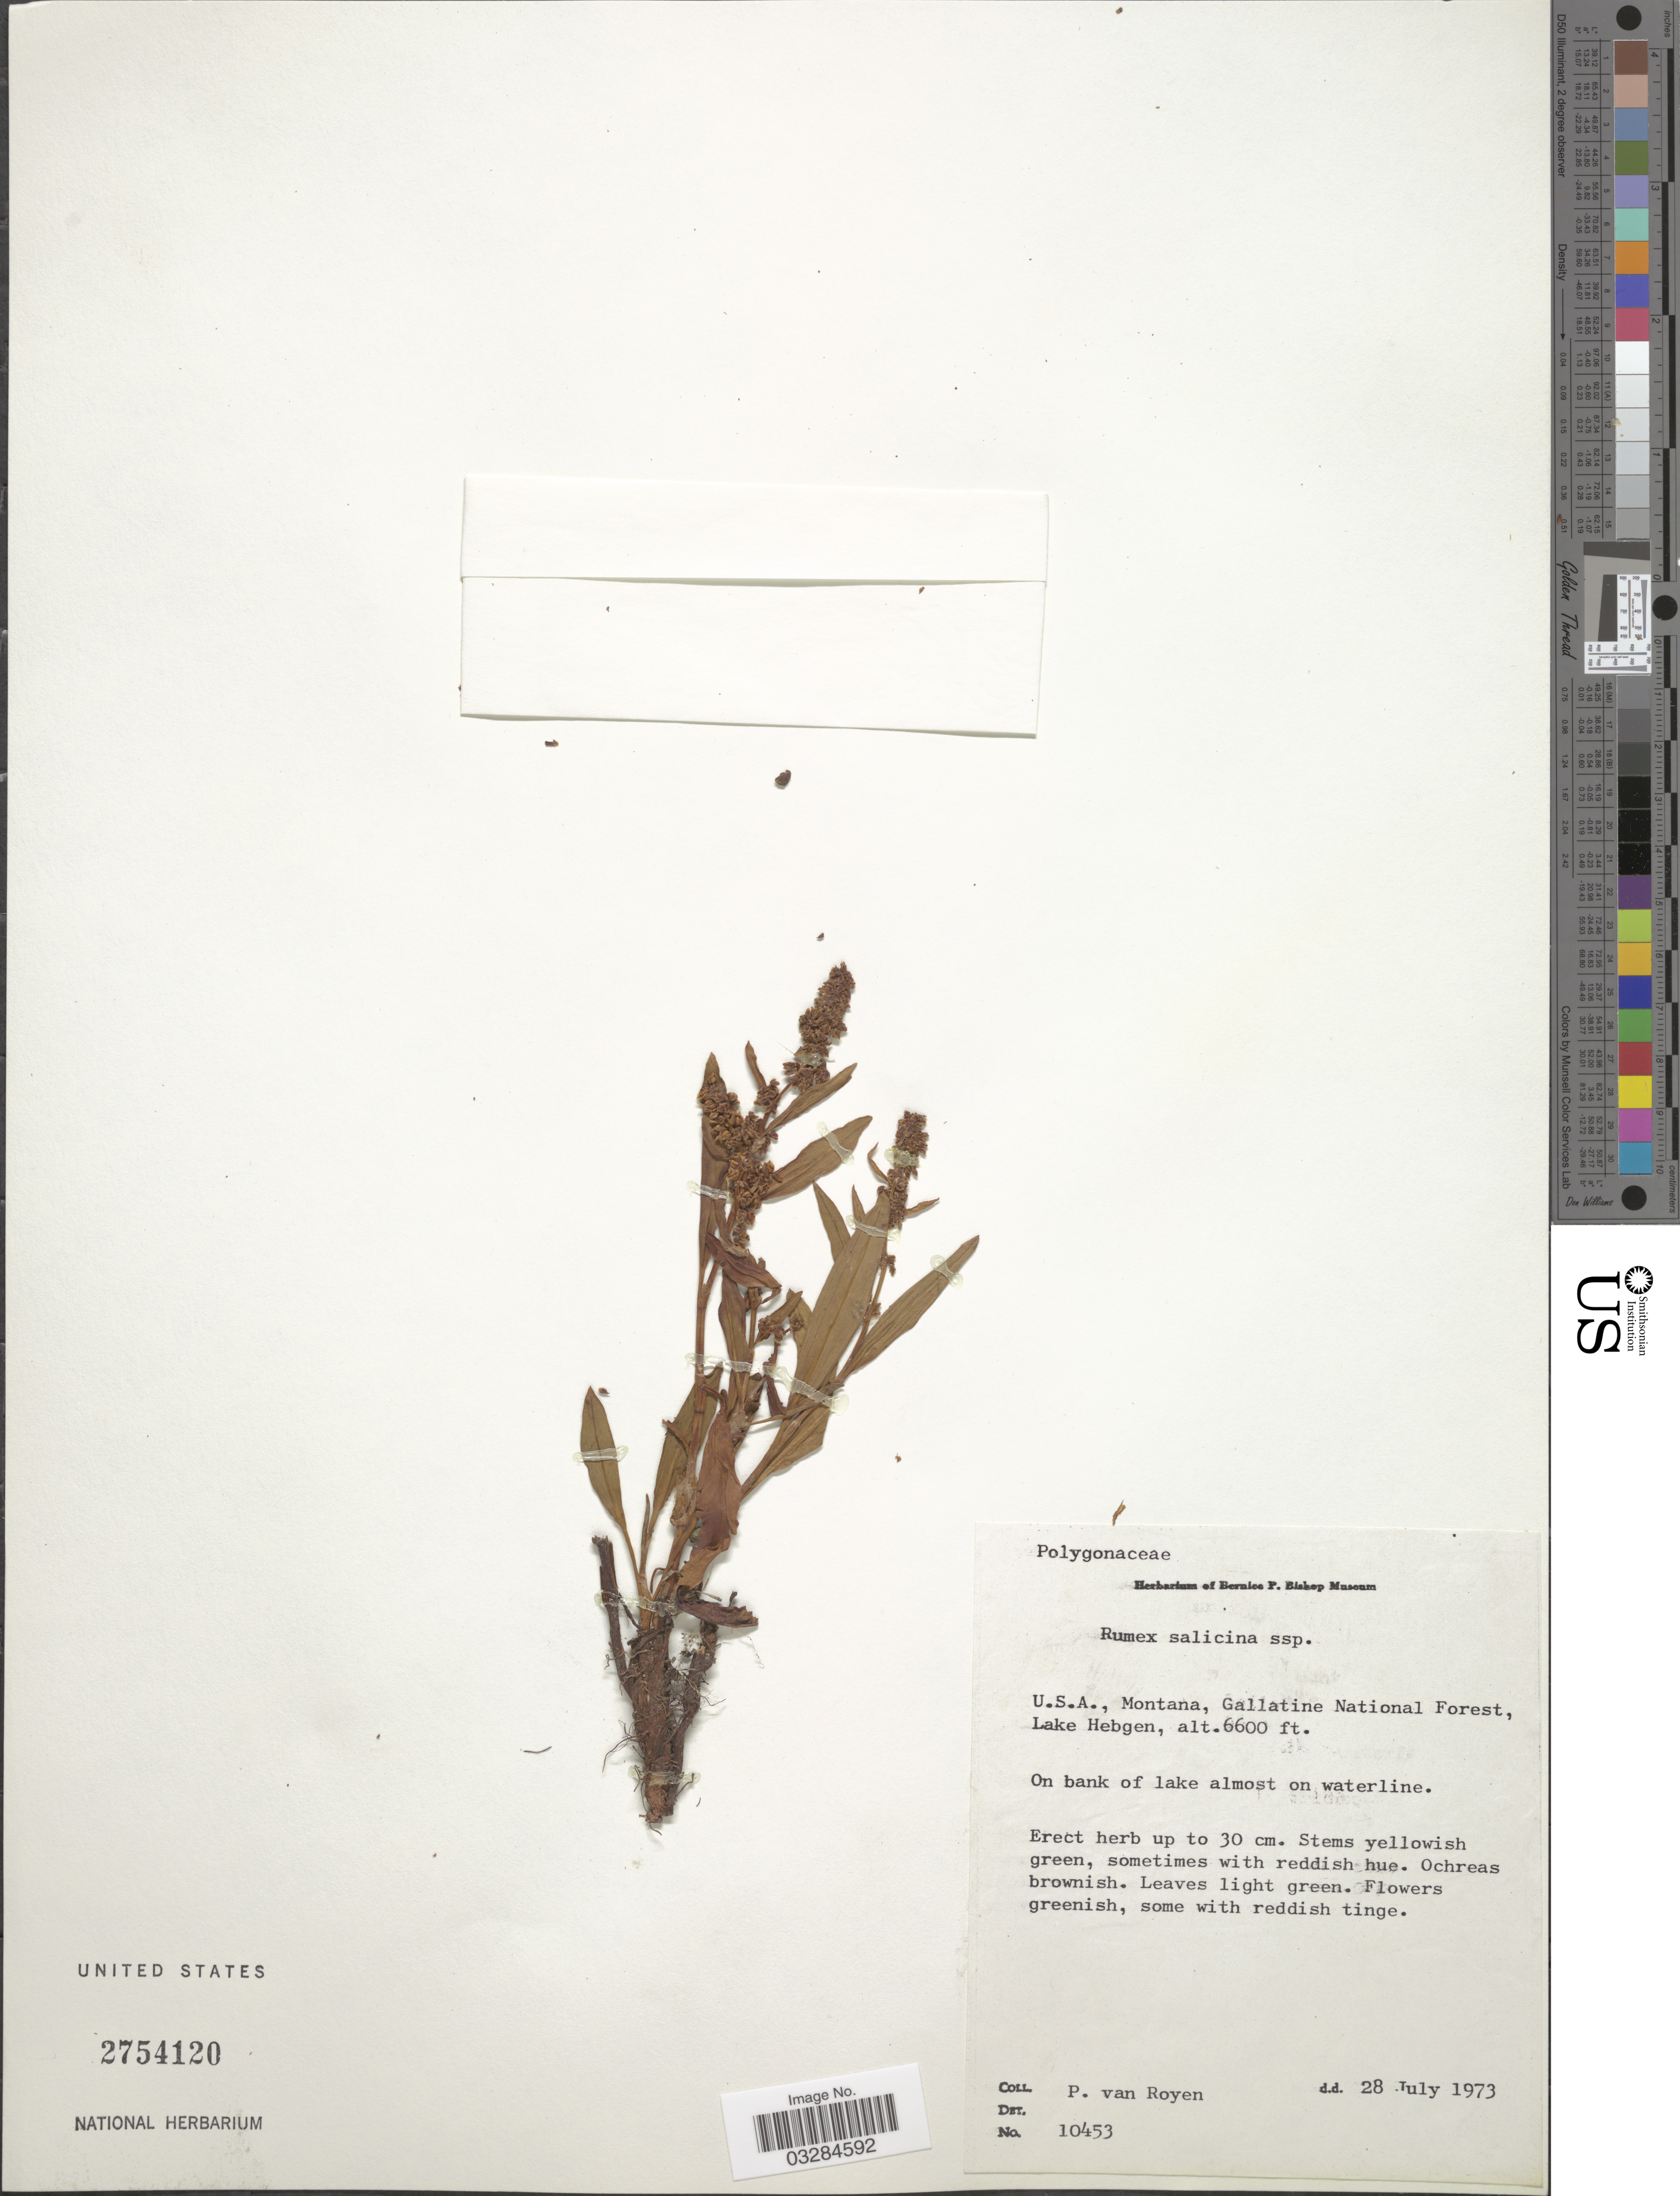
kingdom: Plantae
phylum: Tracheophyta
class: Magnoliopsida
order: Caryophyllales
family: Polygonaceae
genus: Rumex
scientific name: Rumex salicifolius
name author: Weinm.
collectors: P. van Royen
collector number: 10453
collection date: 1973-07-28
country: United States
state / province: Montana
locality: Gallatine National Forest, Lake Hebgen.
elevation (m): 2012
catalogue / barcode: US 2754120